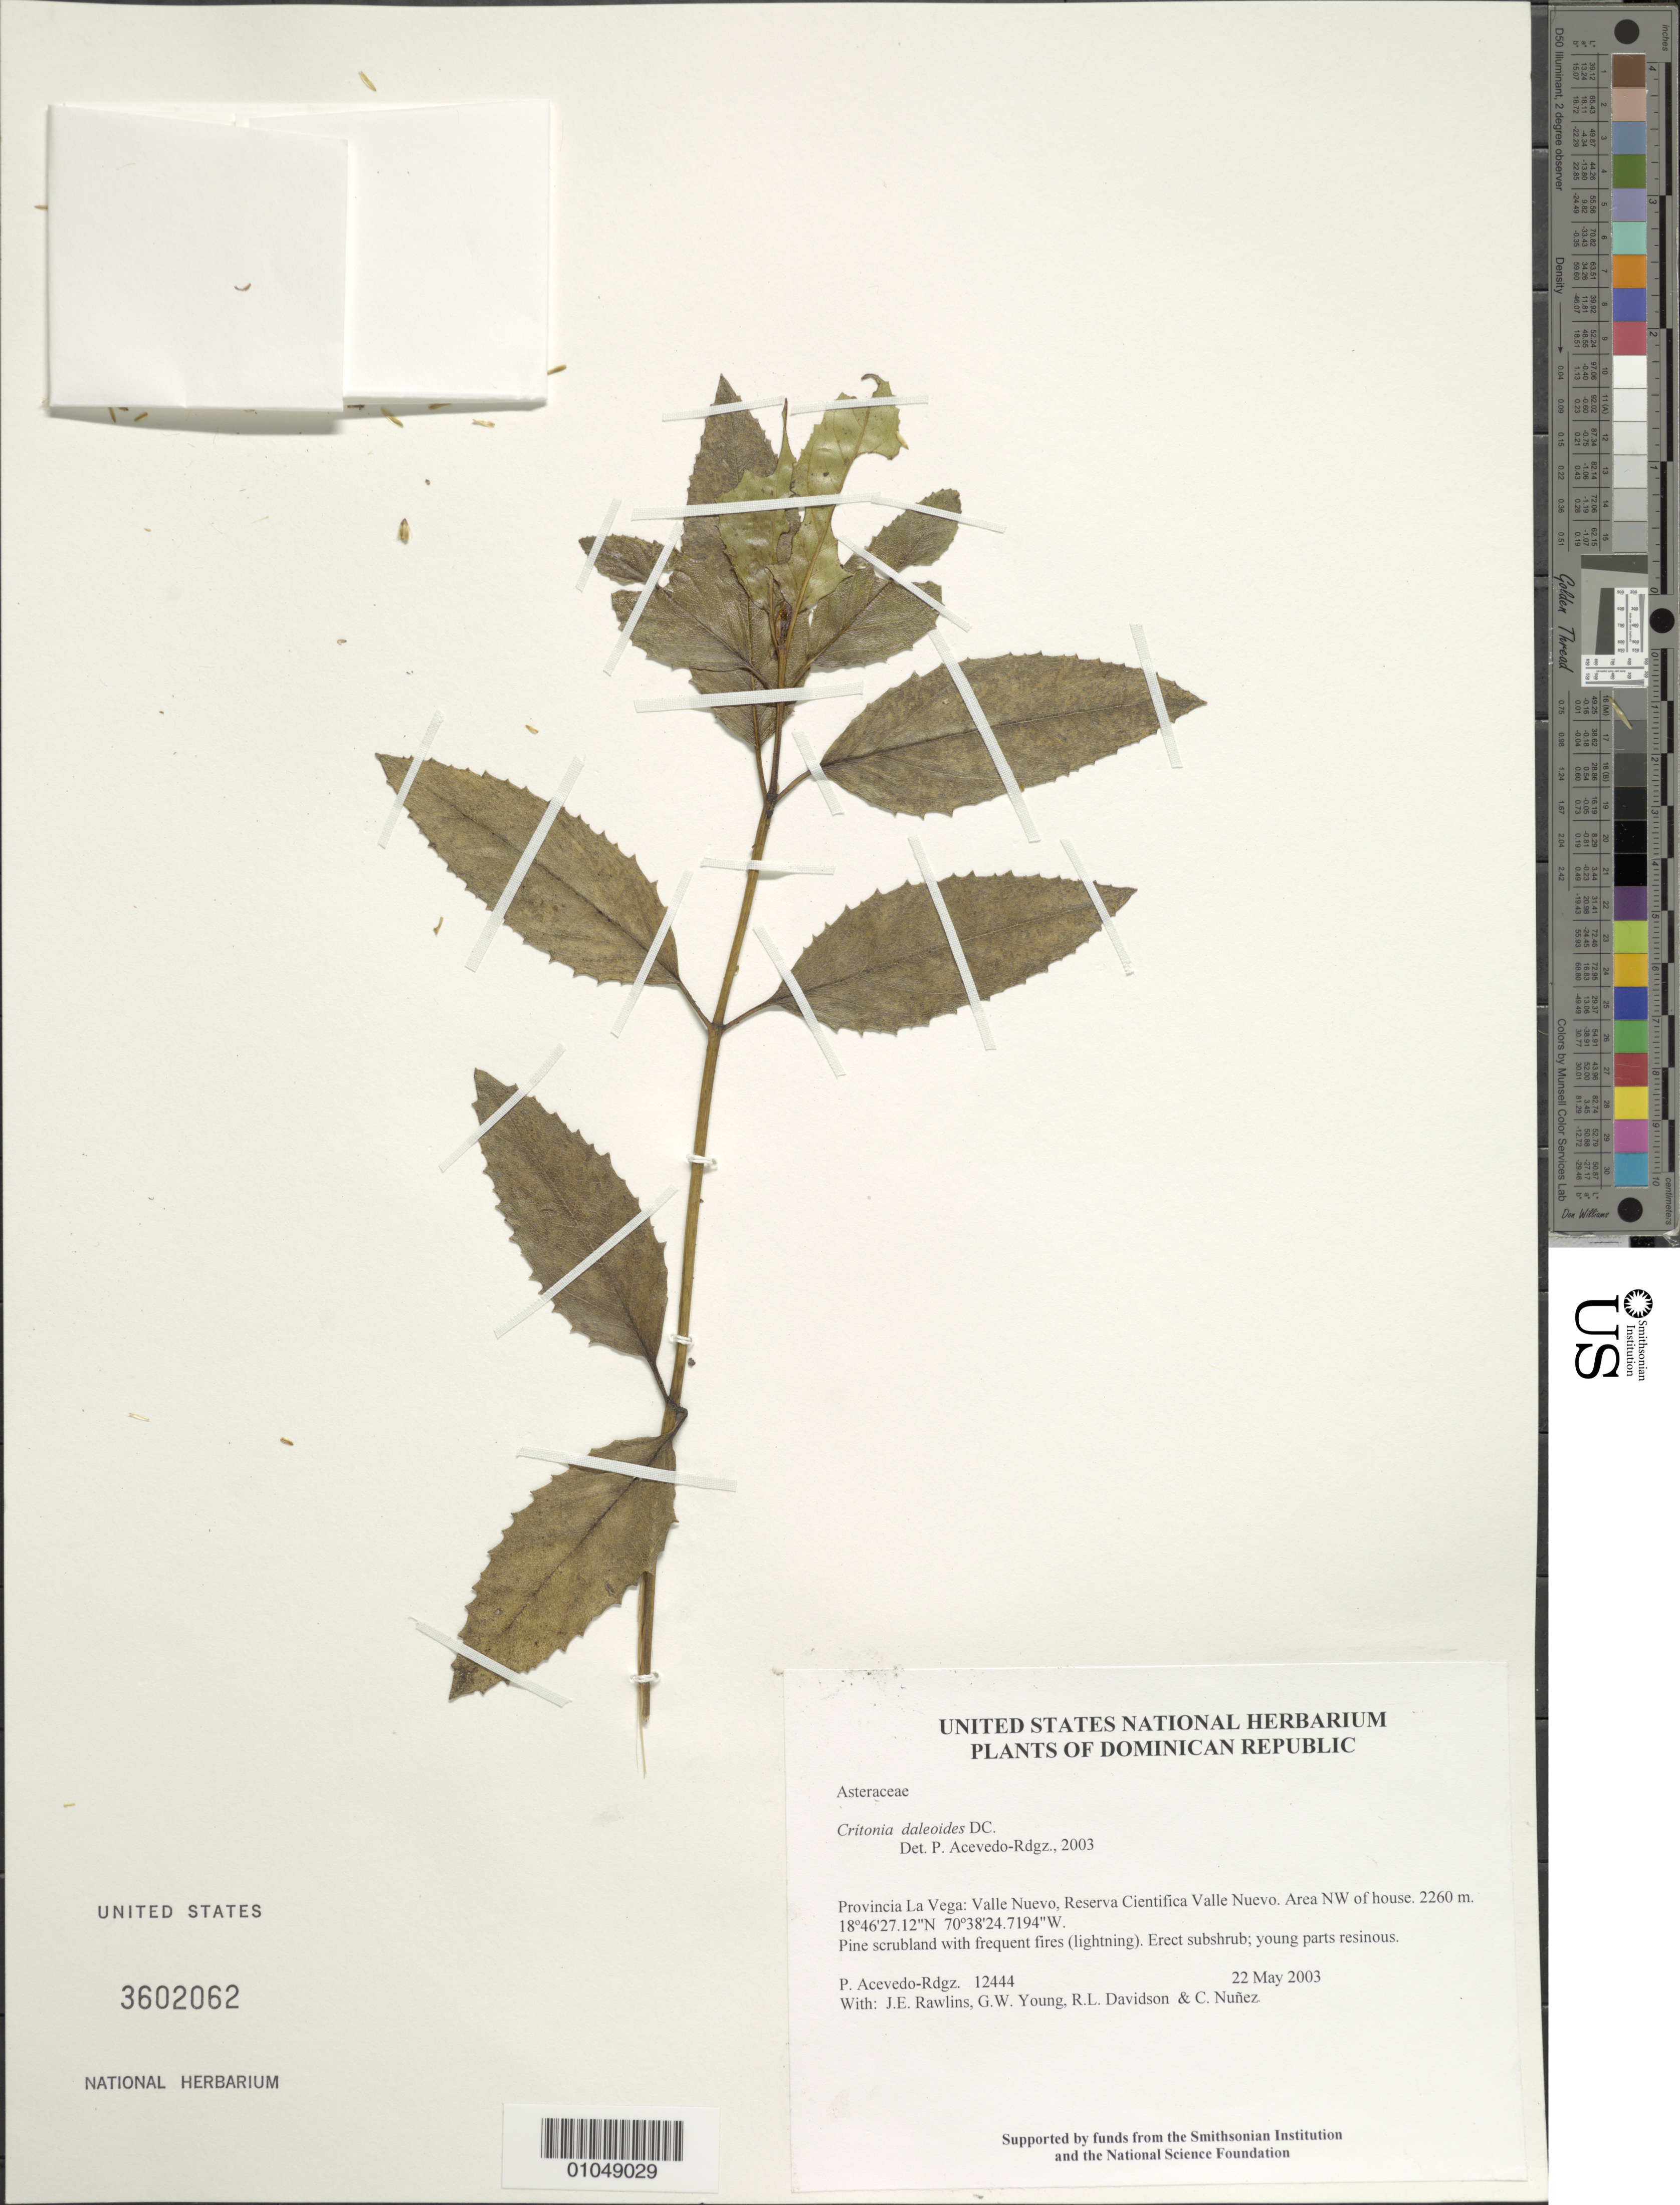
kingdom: Plantae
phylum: Tracheophyta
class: Magnoliopsida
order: Asterales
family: Asteraceae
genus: Critonia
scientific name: Critonia inaequidens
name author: (Urb.) R.M. King & H. Rob.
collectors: P. Acevedo-Rodr., J. Rawlins, G. Young, R. Davidson & C. Nunez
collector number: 12444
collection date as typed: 22 May 2003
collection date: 2003-05-22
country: Dominican Republic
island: Hispaniola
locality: Provincia La Vega: Valle Nuevo, Reserva Cientifica Valle Nuevo. Area NW of house.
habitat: Pine scrubland with frequent fires (lightning).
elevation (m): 2260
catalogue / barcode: US 3602062